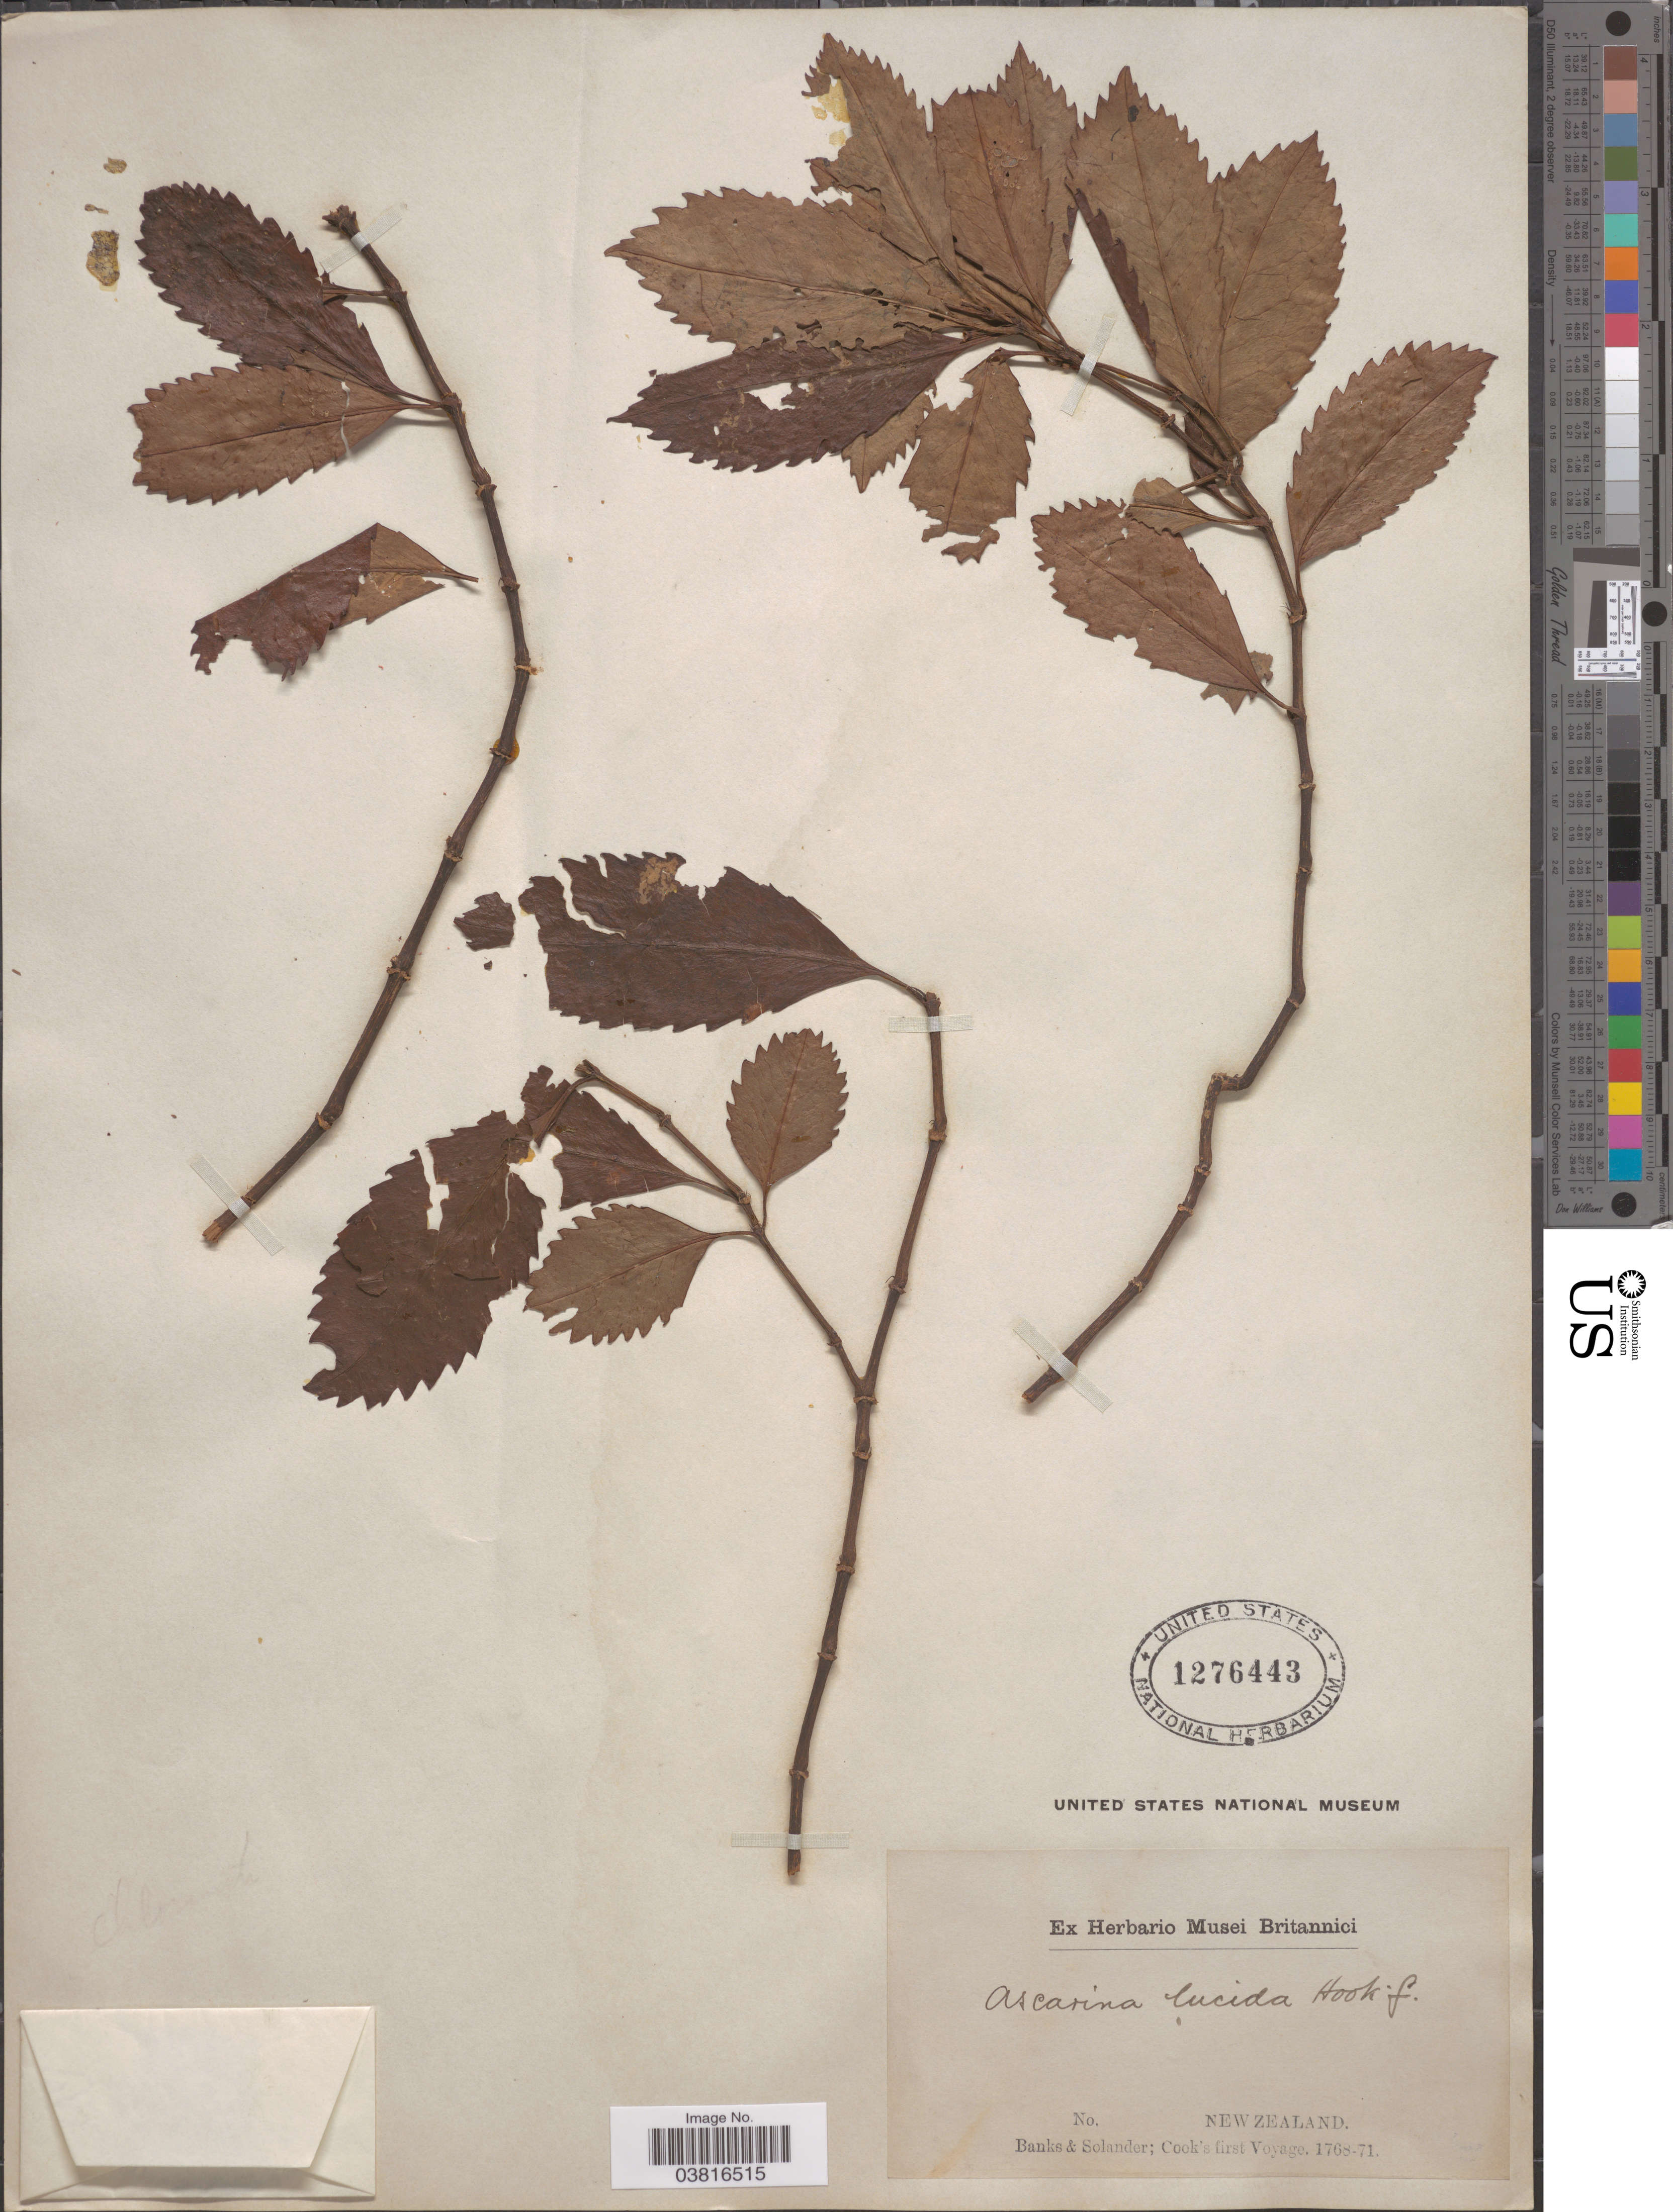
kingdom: Plantae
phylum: Tracheophyta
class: Magnoliopsida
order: Chloranthales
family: Chloranthaceae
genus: Ascarina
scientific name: Ascarina lucida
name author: Hook. f.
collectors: -- Banks & -- Solander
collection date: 1768/1771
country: New Zealand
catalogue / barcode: US 1276443